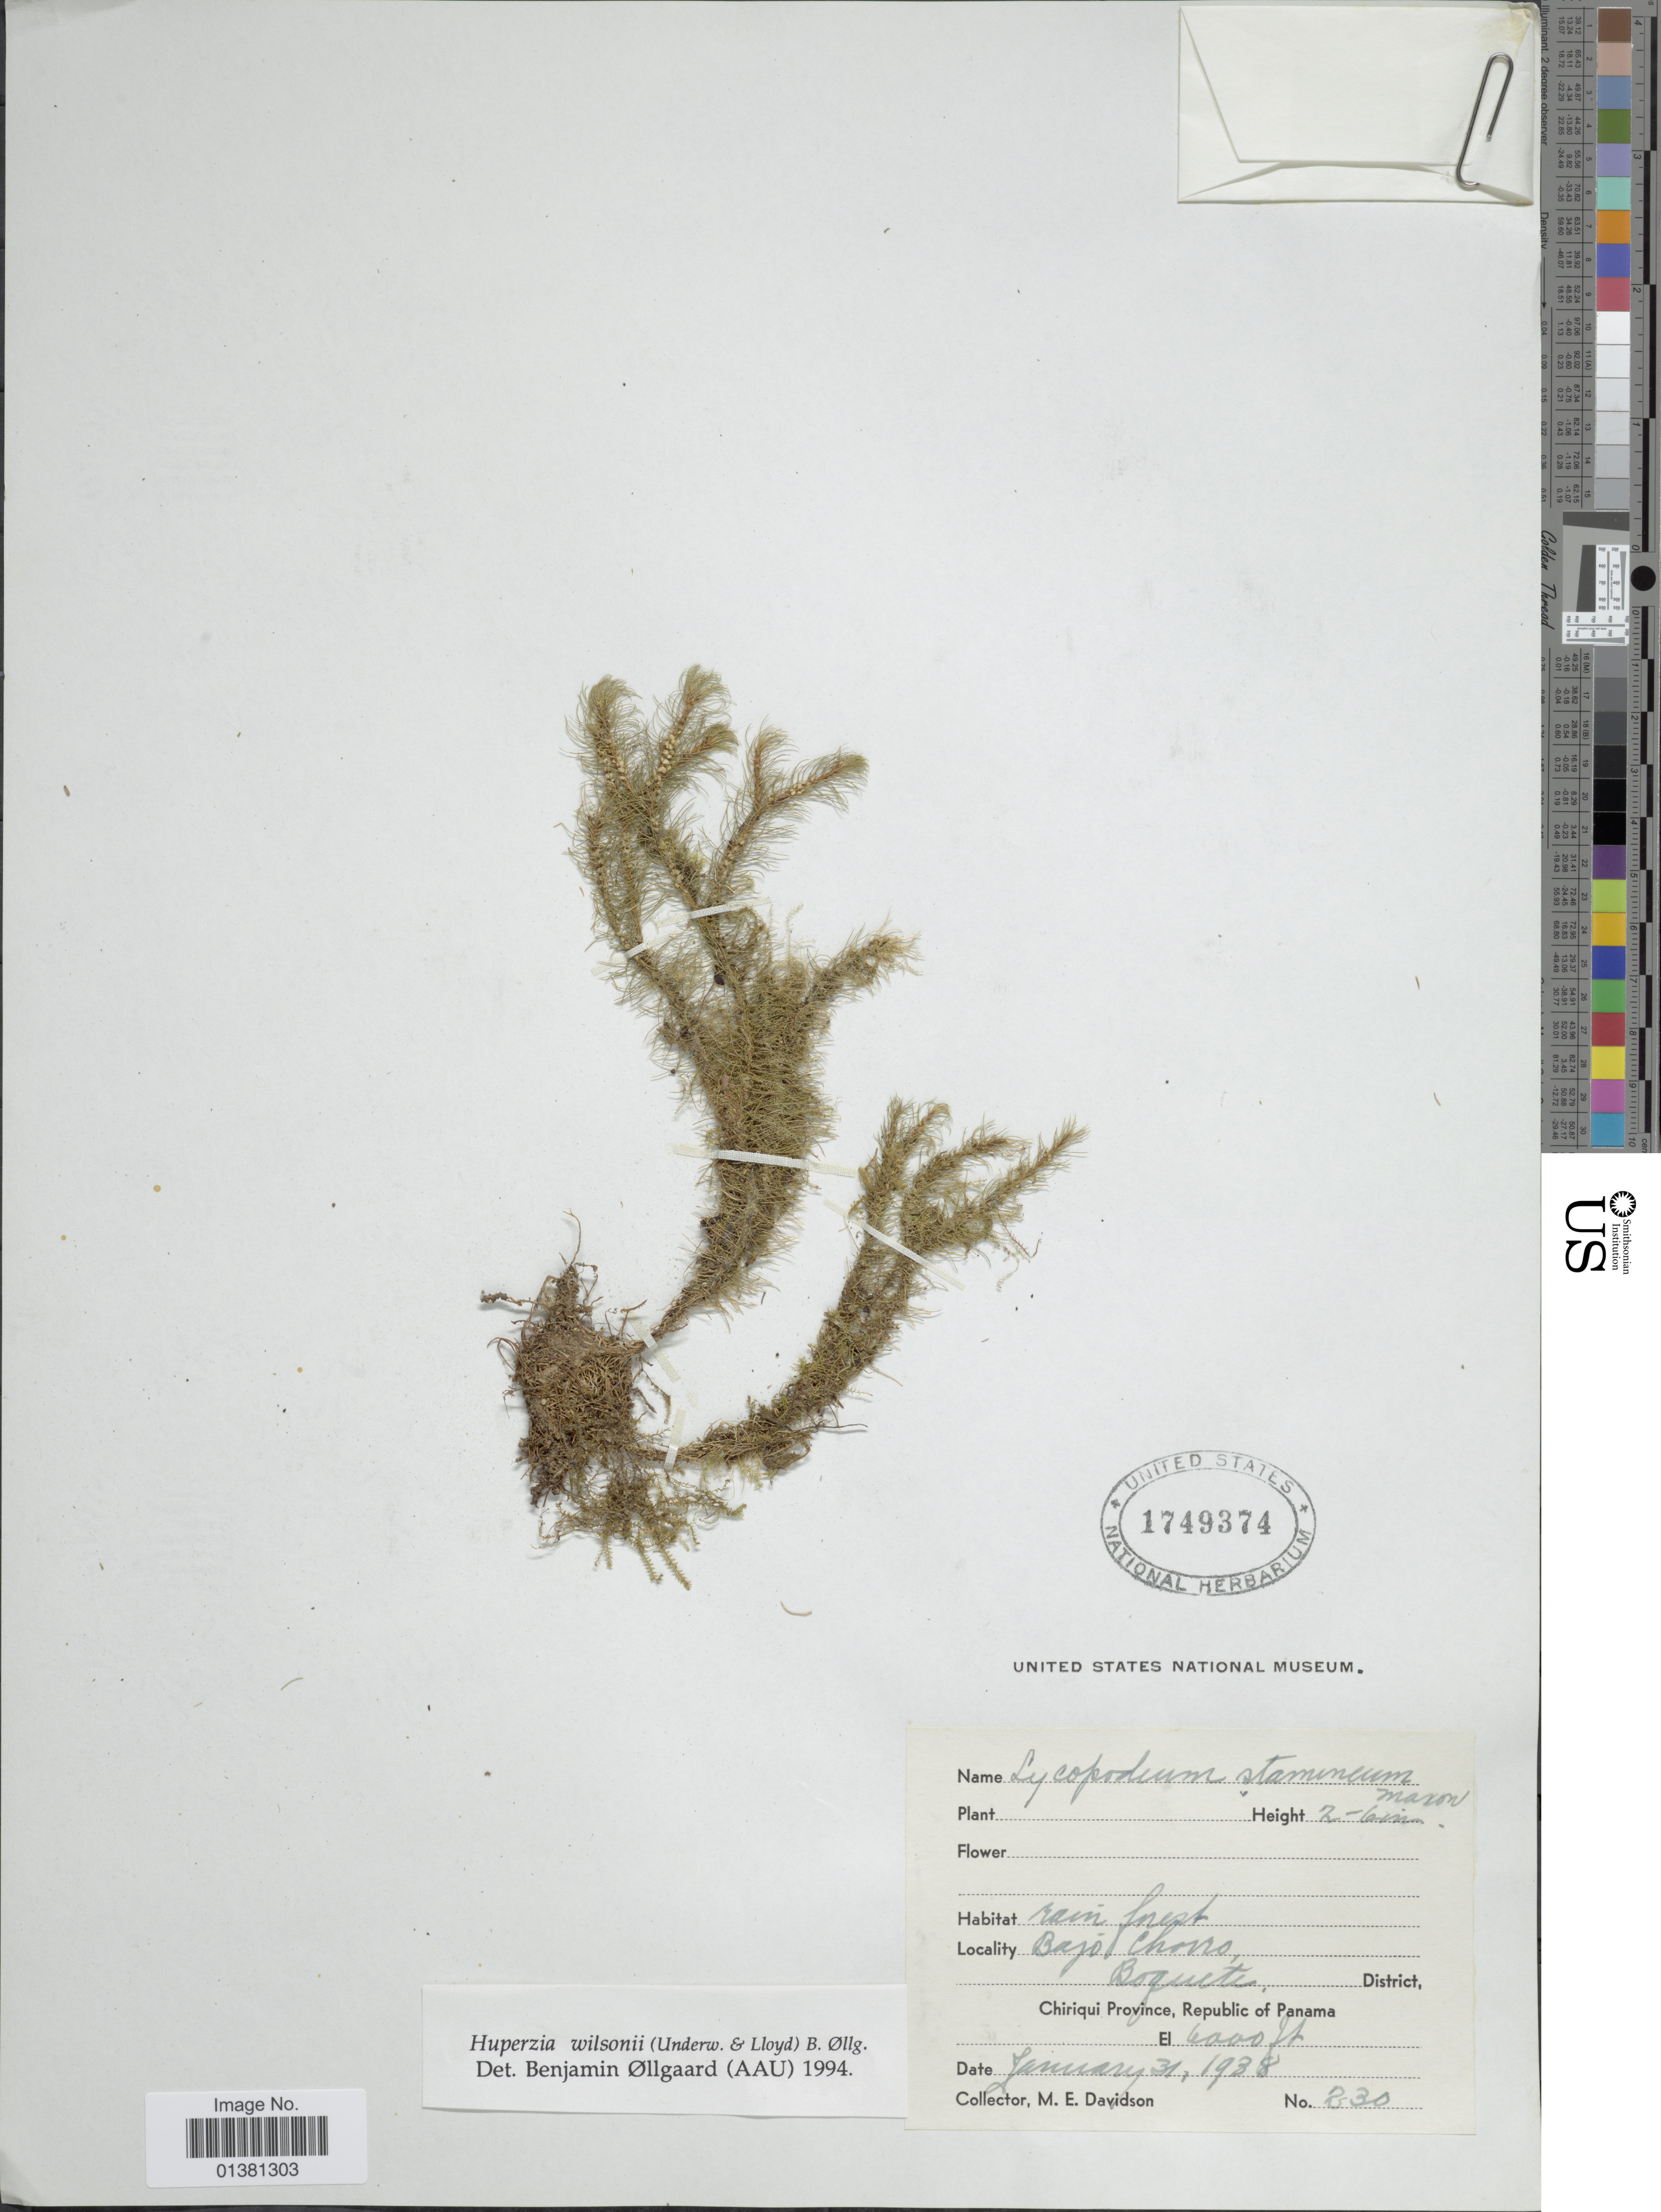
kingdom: Plantae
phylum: Tracheophyta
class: Lycopodiopsida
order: Lycopodiales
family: Lycopodiaceae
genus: Phlegmariurus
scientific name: Phlegmariurus wilsonii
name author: (Underw. & F.E. Lloyd) B. Øllg.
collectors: M. E. Davidson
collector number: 230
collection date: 1938-01-31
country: Panama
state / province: Chiriqui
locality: Bajo Chous, Boquette District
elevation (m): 1829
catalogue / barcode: US 1749374